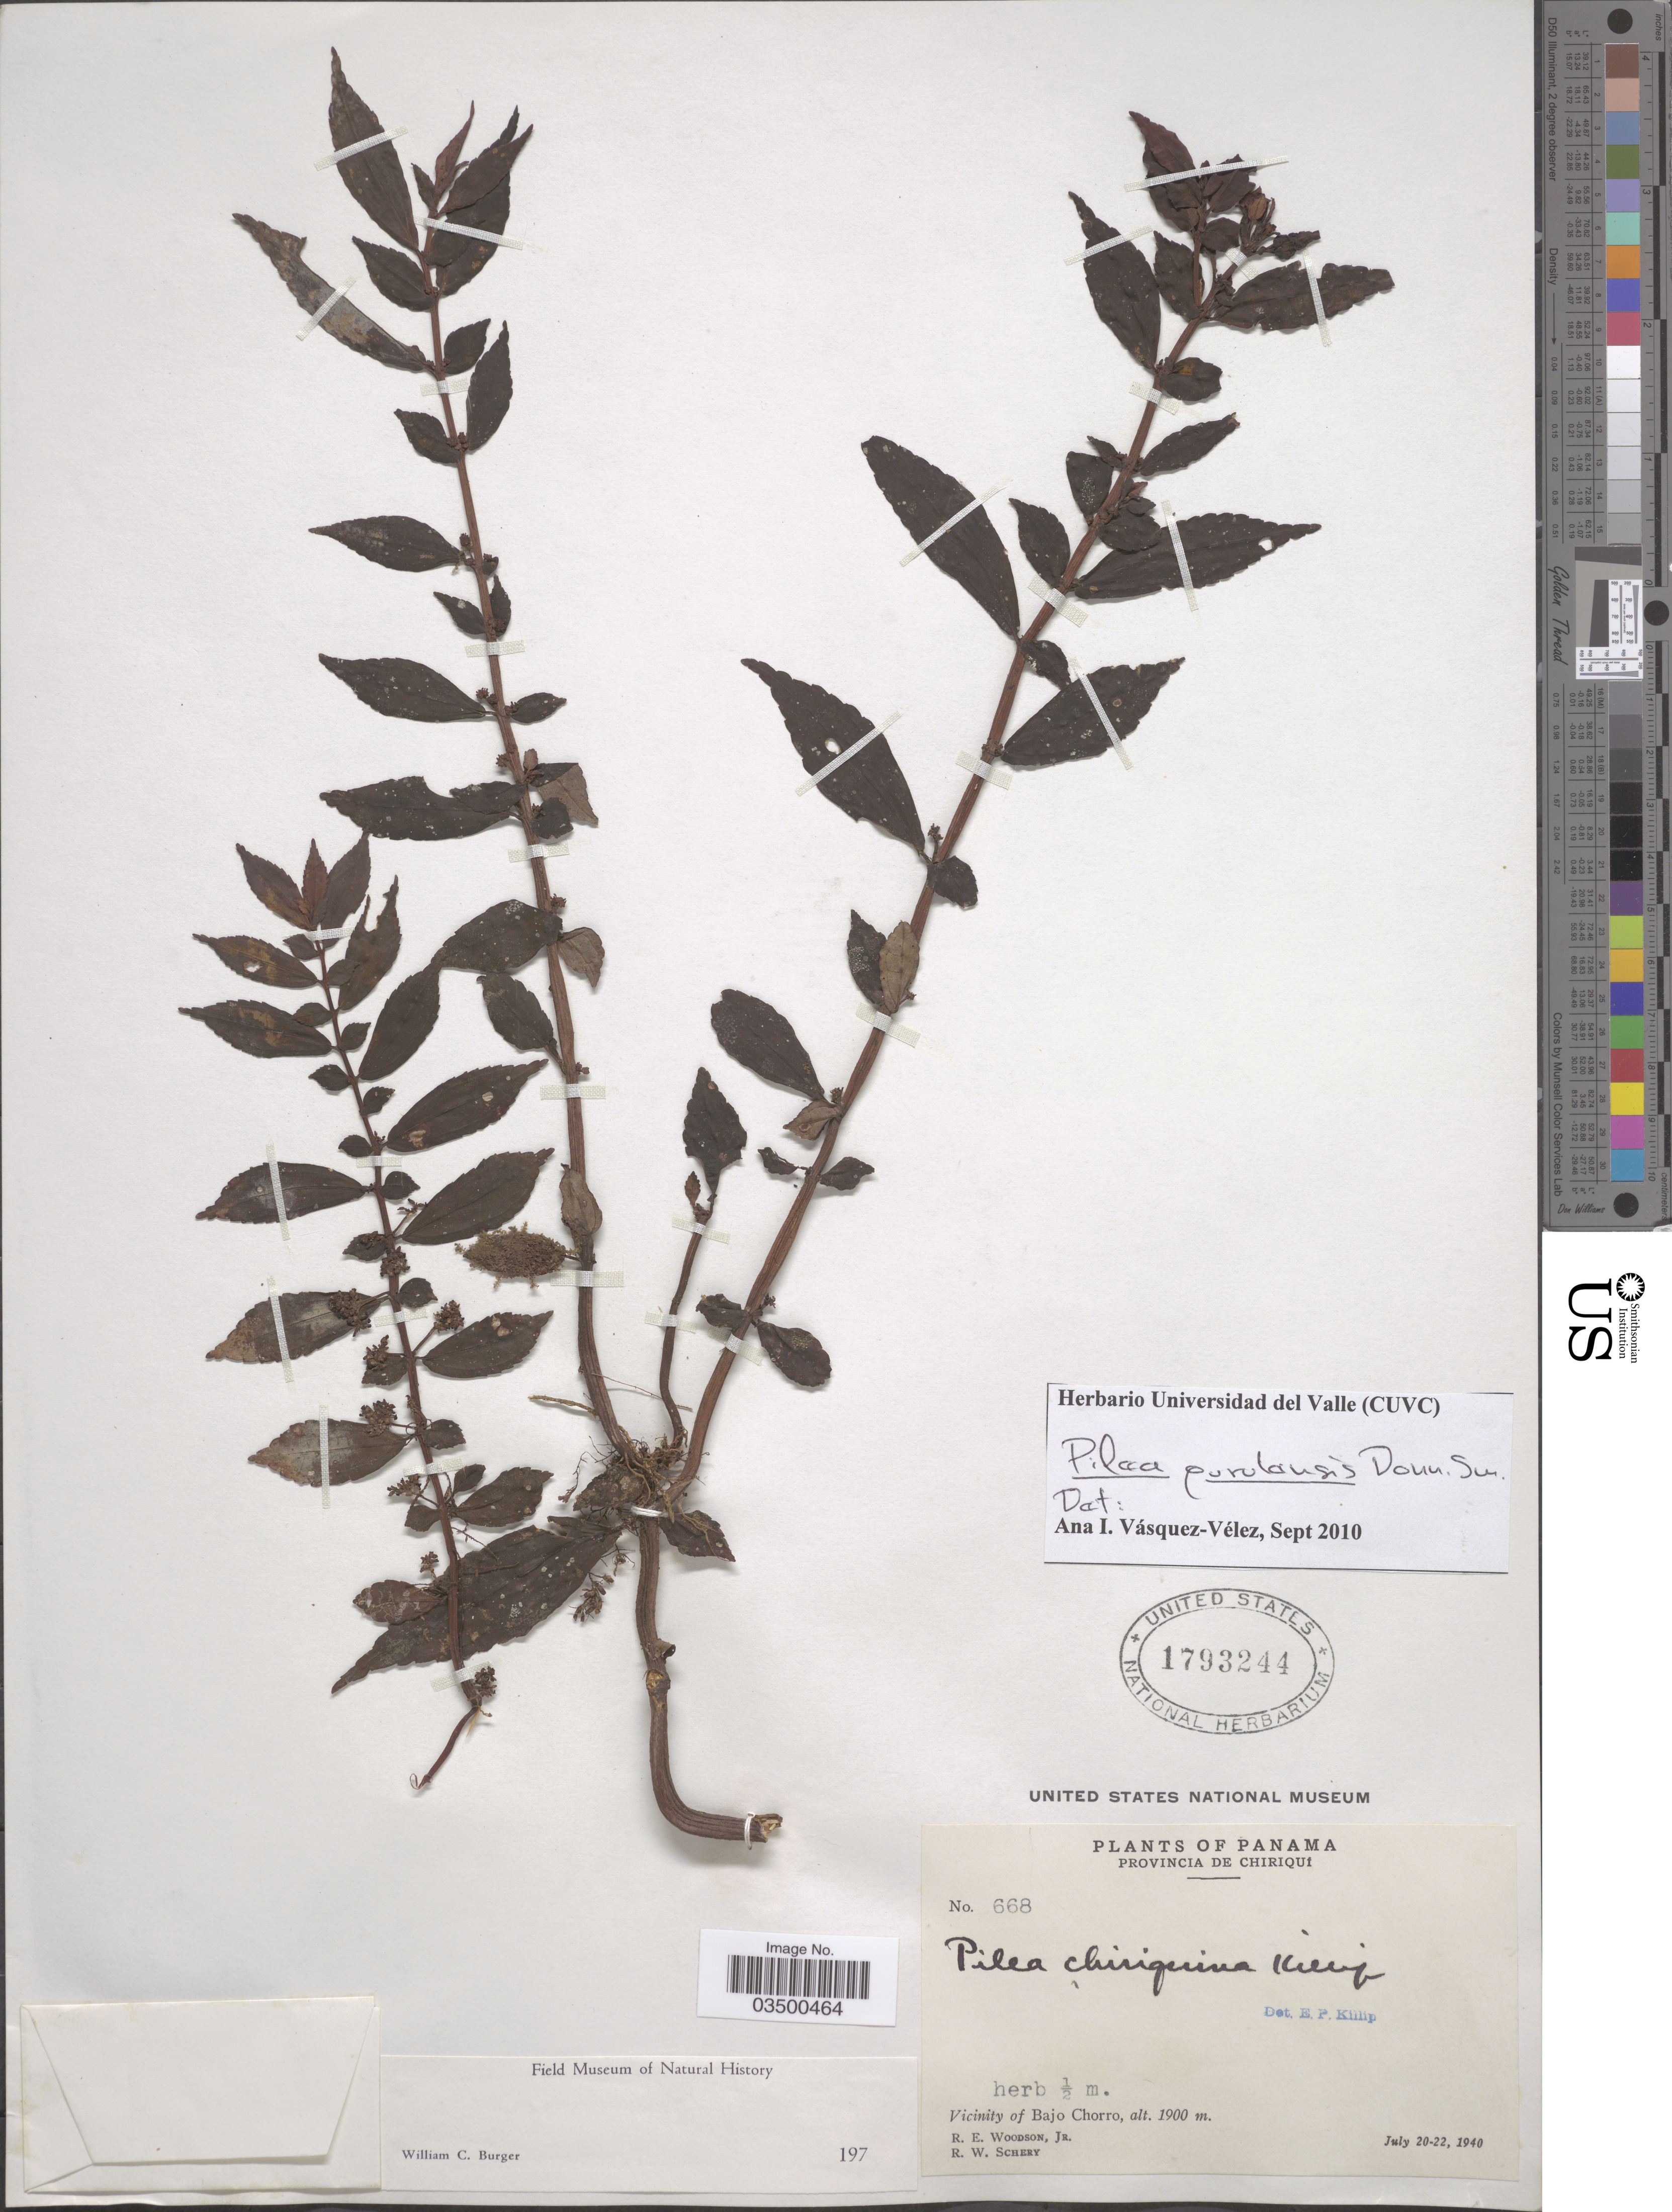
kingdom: Plantae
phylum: Tracheophyta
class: Magnoliopsida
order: Rosales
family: Urticaceae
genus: Pilea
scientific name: Pilea purulensis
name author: Donn. Sm.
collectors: R. E. Woodson & R. W. Schery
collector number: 668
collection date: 1940-07-20/1940-07-22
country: Panama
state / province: Chiriqui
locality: Vicinity of Bajo Chorro.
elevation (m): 1900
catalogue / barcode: US 1793244